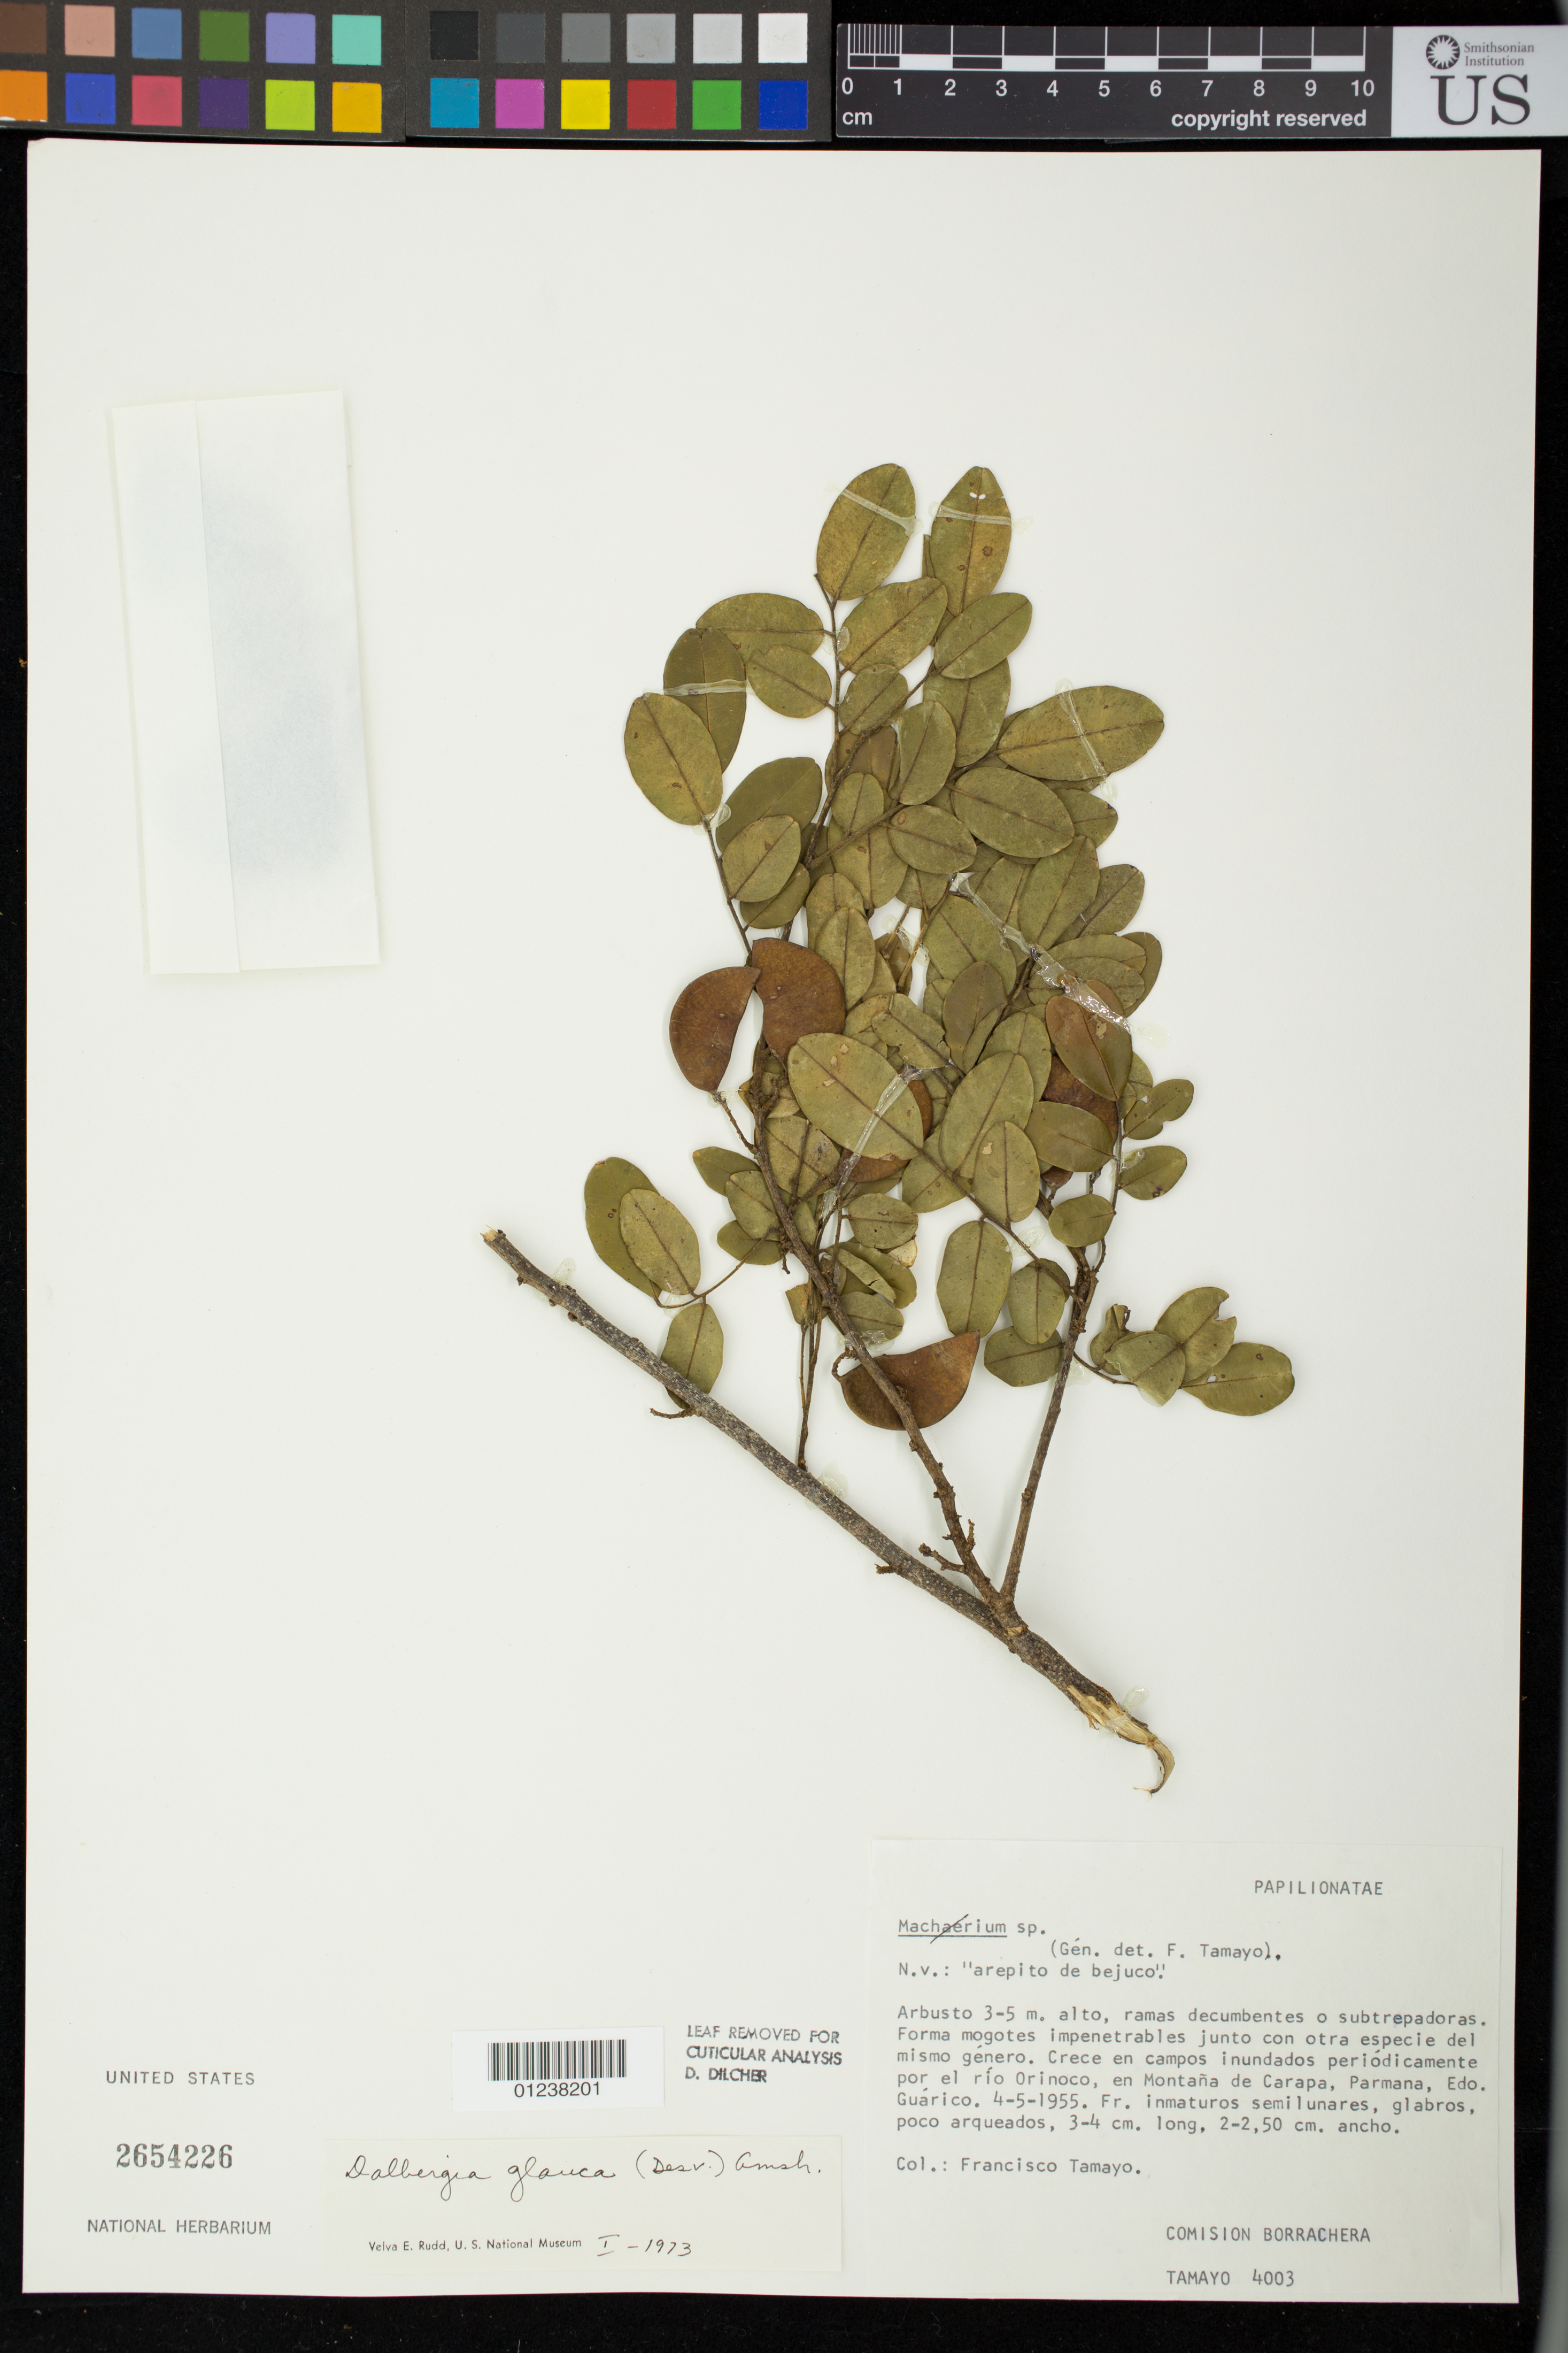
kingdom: Plantae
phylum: Tracheophyta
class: Magnoliopsida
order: Fabales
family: Fabaceae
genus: Dalbergia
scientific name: Dalbergia glauca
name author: (Desv.) Amshoff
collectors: F. Tamayo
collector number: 4003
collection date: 1955-05-04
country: Venezuela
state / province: Guárico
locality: Montana de Carapa, Parmana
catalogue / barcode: US 2654226